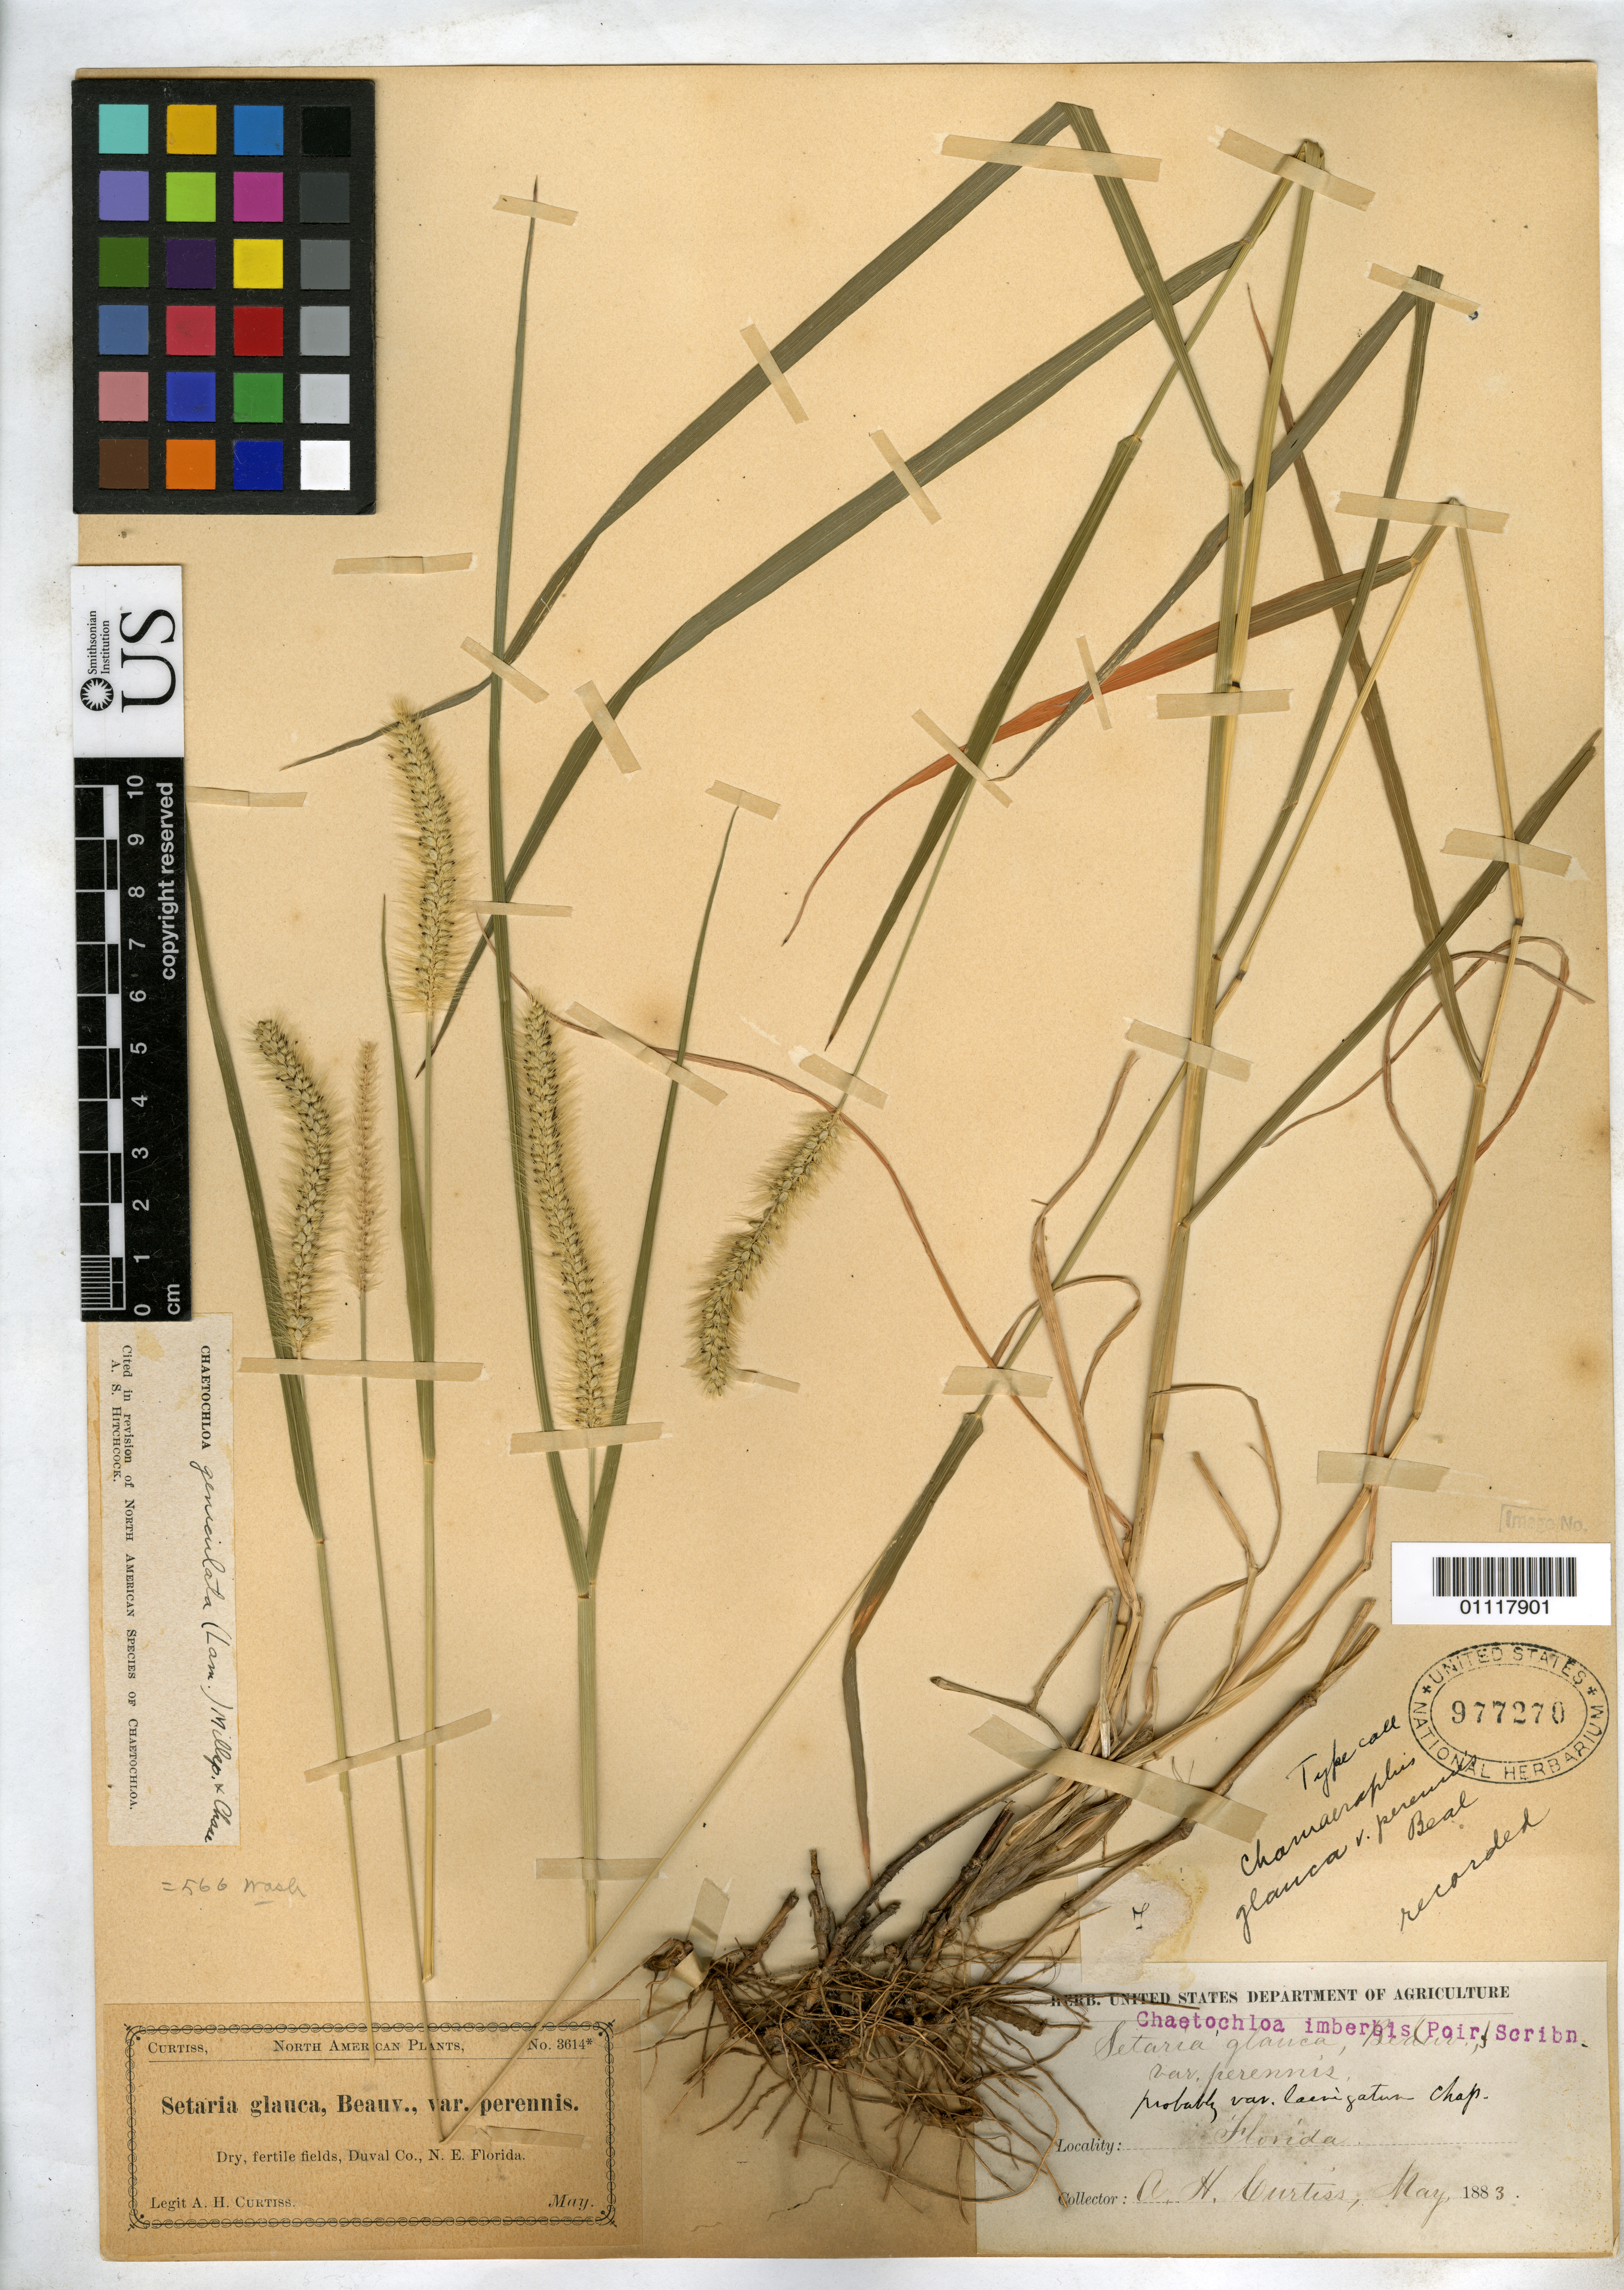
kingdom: Plantae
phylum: Tracheophyta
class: Liliopsida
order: Poales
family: Poaceae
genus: Chamaeraphis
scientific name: Chamaeraphis glauca var. perennis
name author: W.J. Beal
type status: Syntype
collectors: A. H. Curtiss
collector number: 3614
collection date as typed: May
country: United States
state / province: Florida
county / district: Duval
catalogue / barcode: US 977270